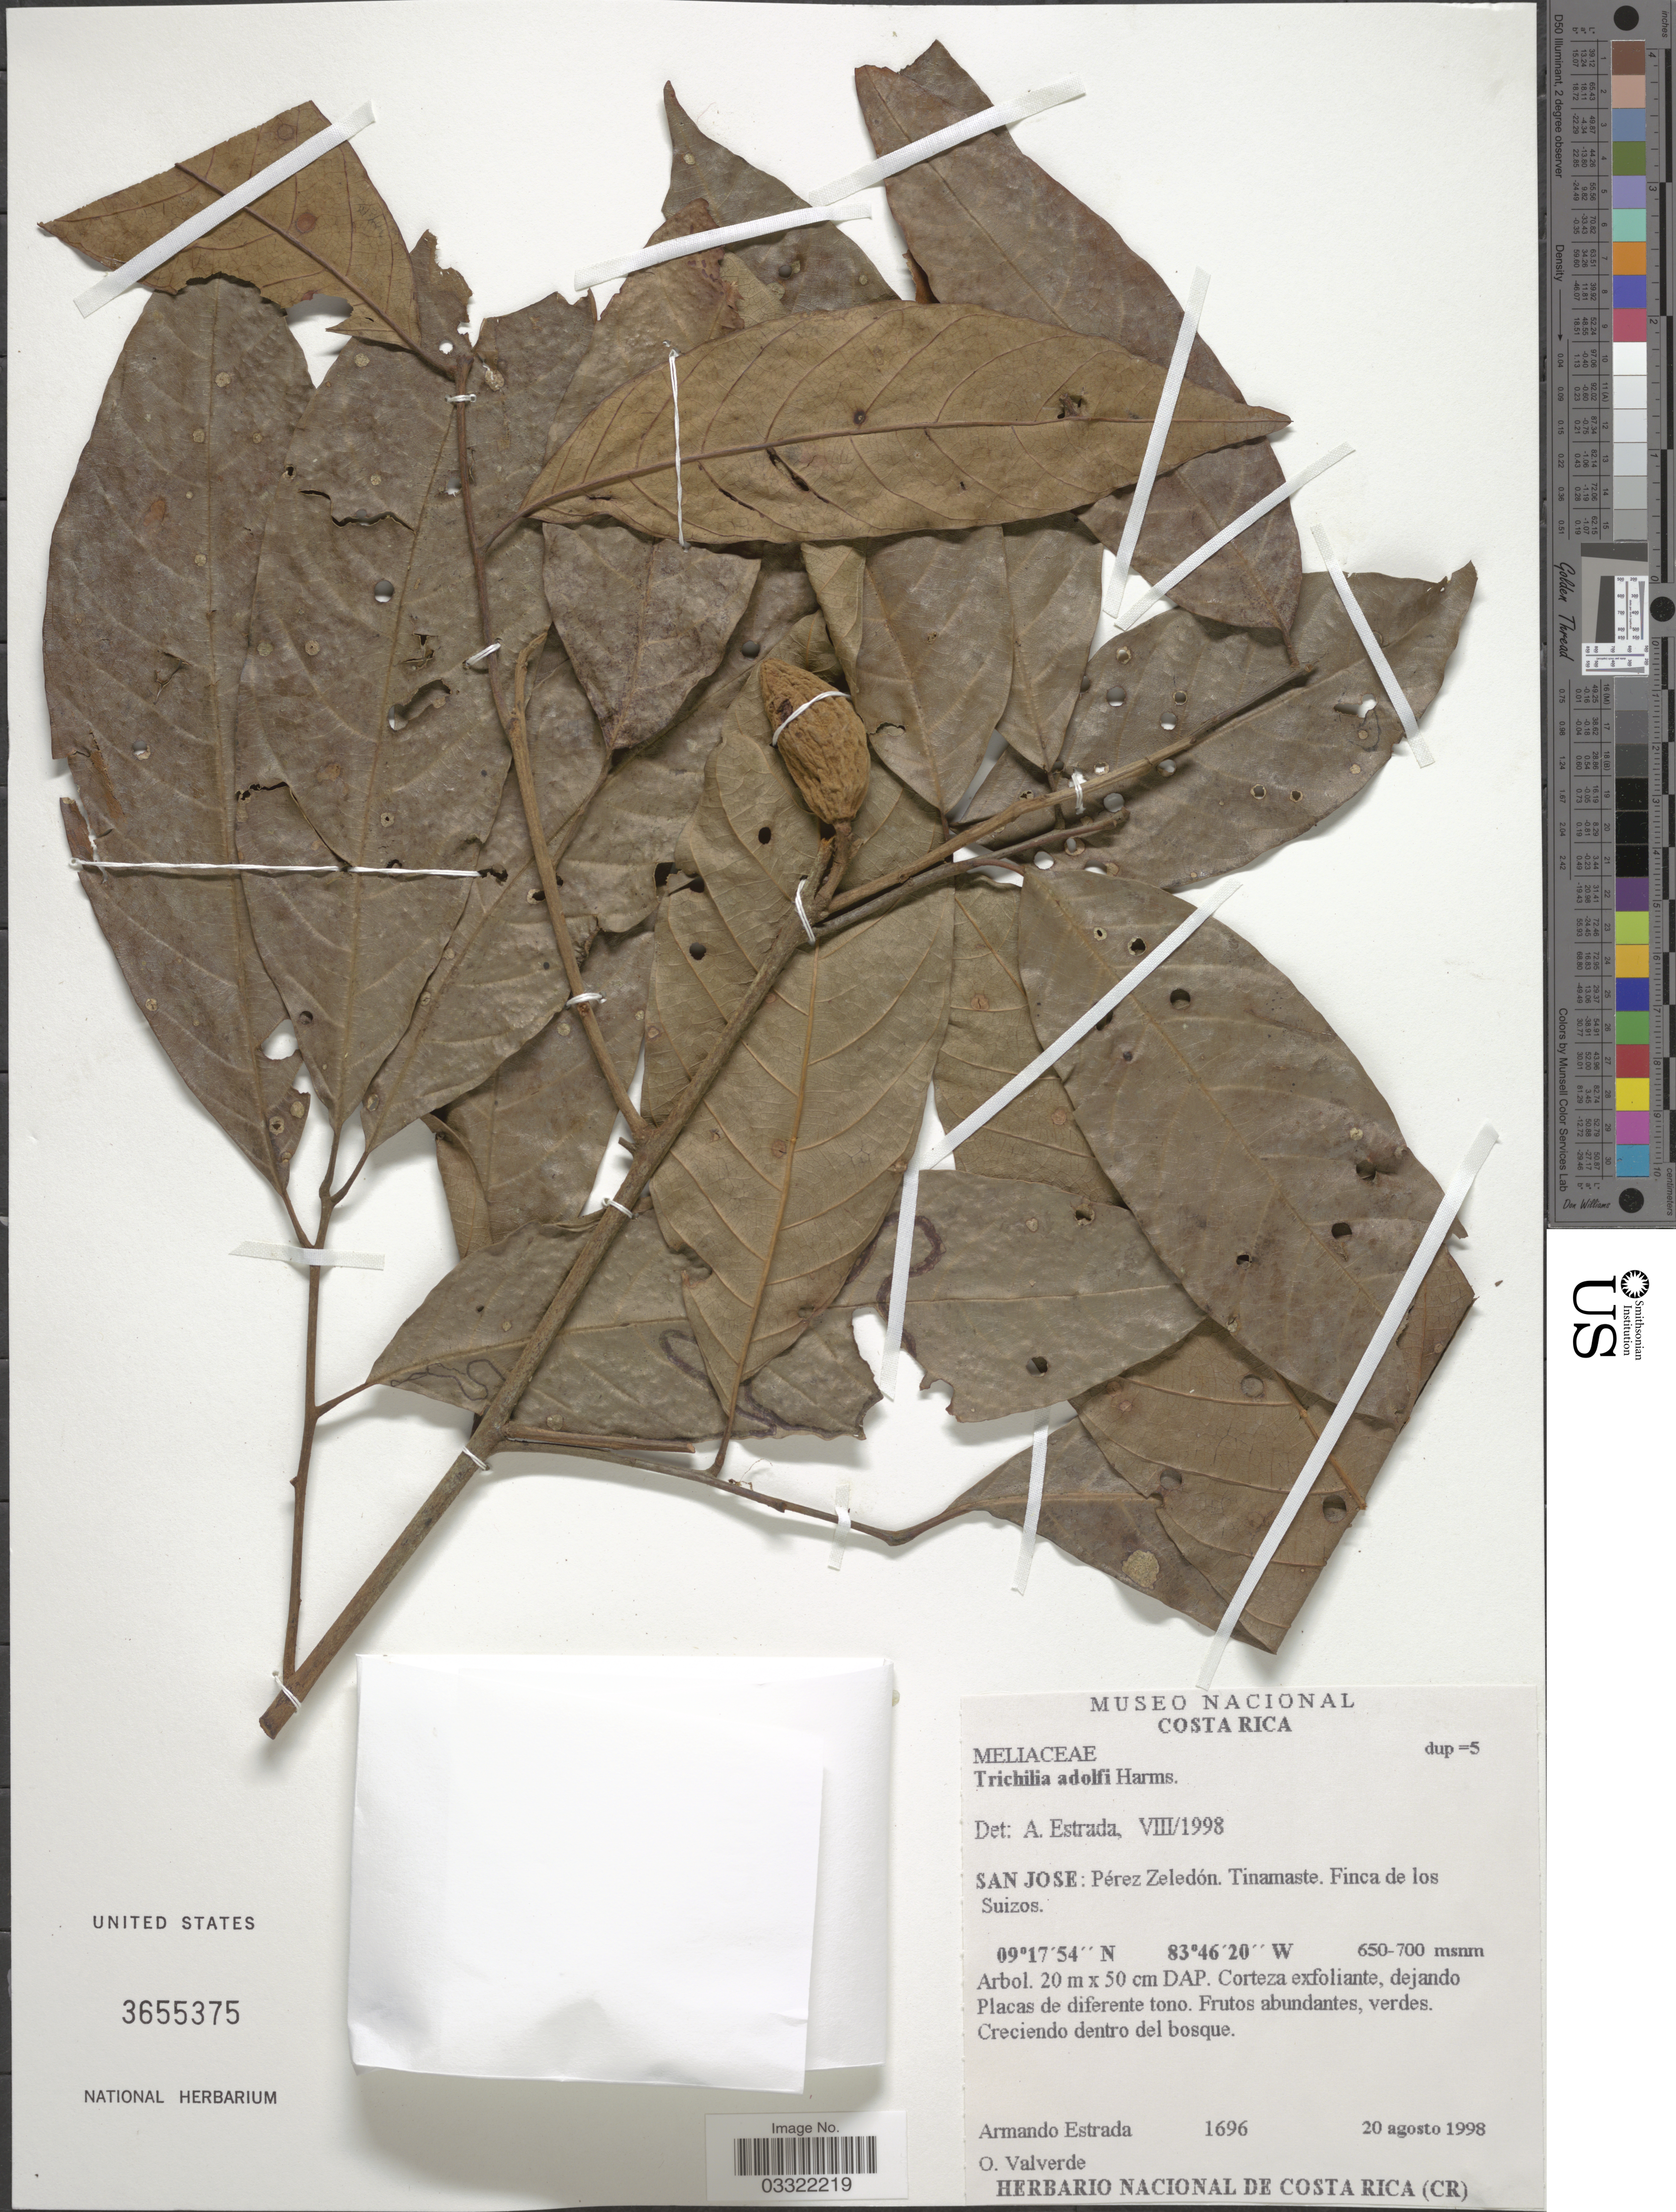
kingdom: Plantae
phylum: Tracheophyta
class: Magnoliopsida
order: Sapindales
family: Meliaceae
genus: Trichilia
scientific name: Trichilia adolfi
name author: Harms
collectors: A. Estrada & O. Valverde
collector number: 1696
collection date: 1998-08-20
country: Costa Rica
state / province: San José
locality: Pérez Zeledón. Tinamaste. Finca de los Suizos.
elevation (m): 650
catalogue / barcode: US 3655375